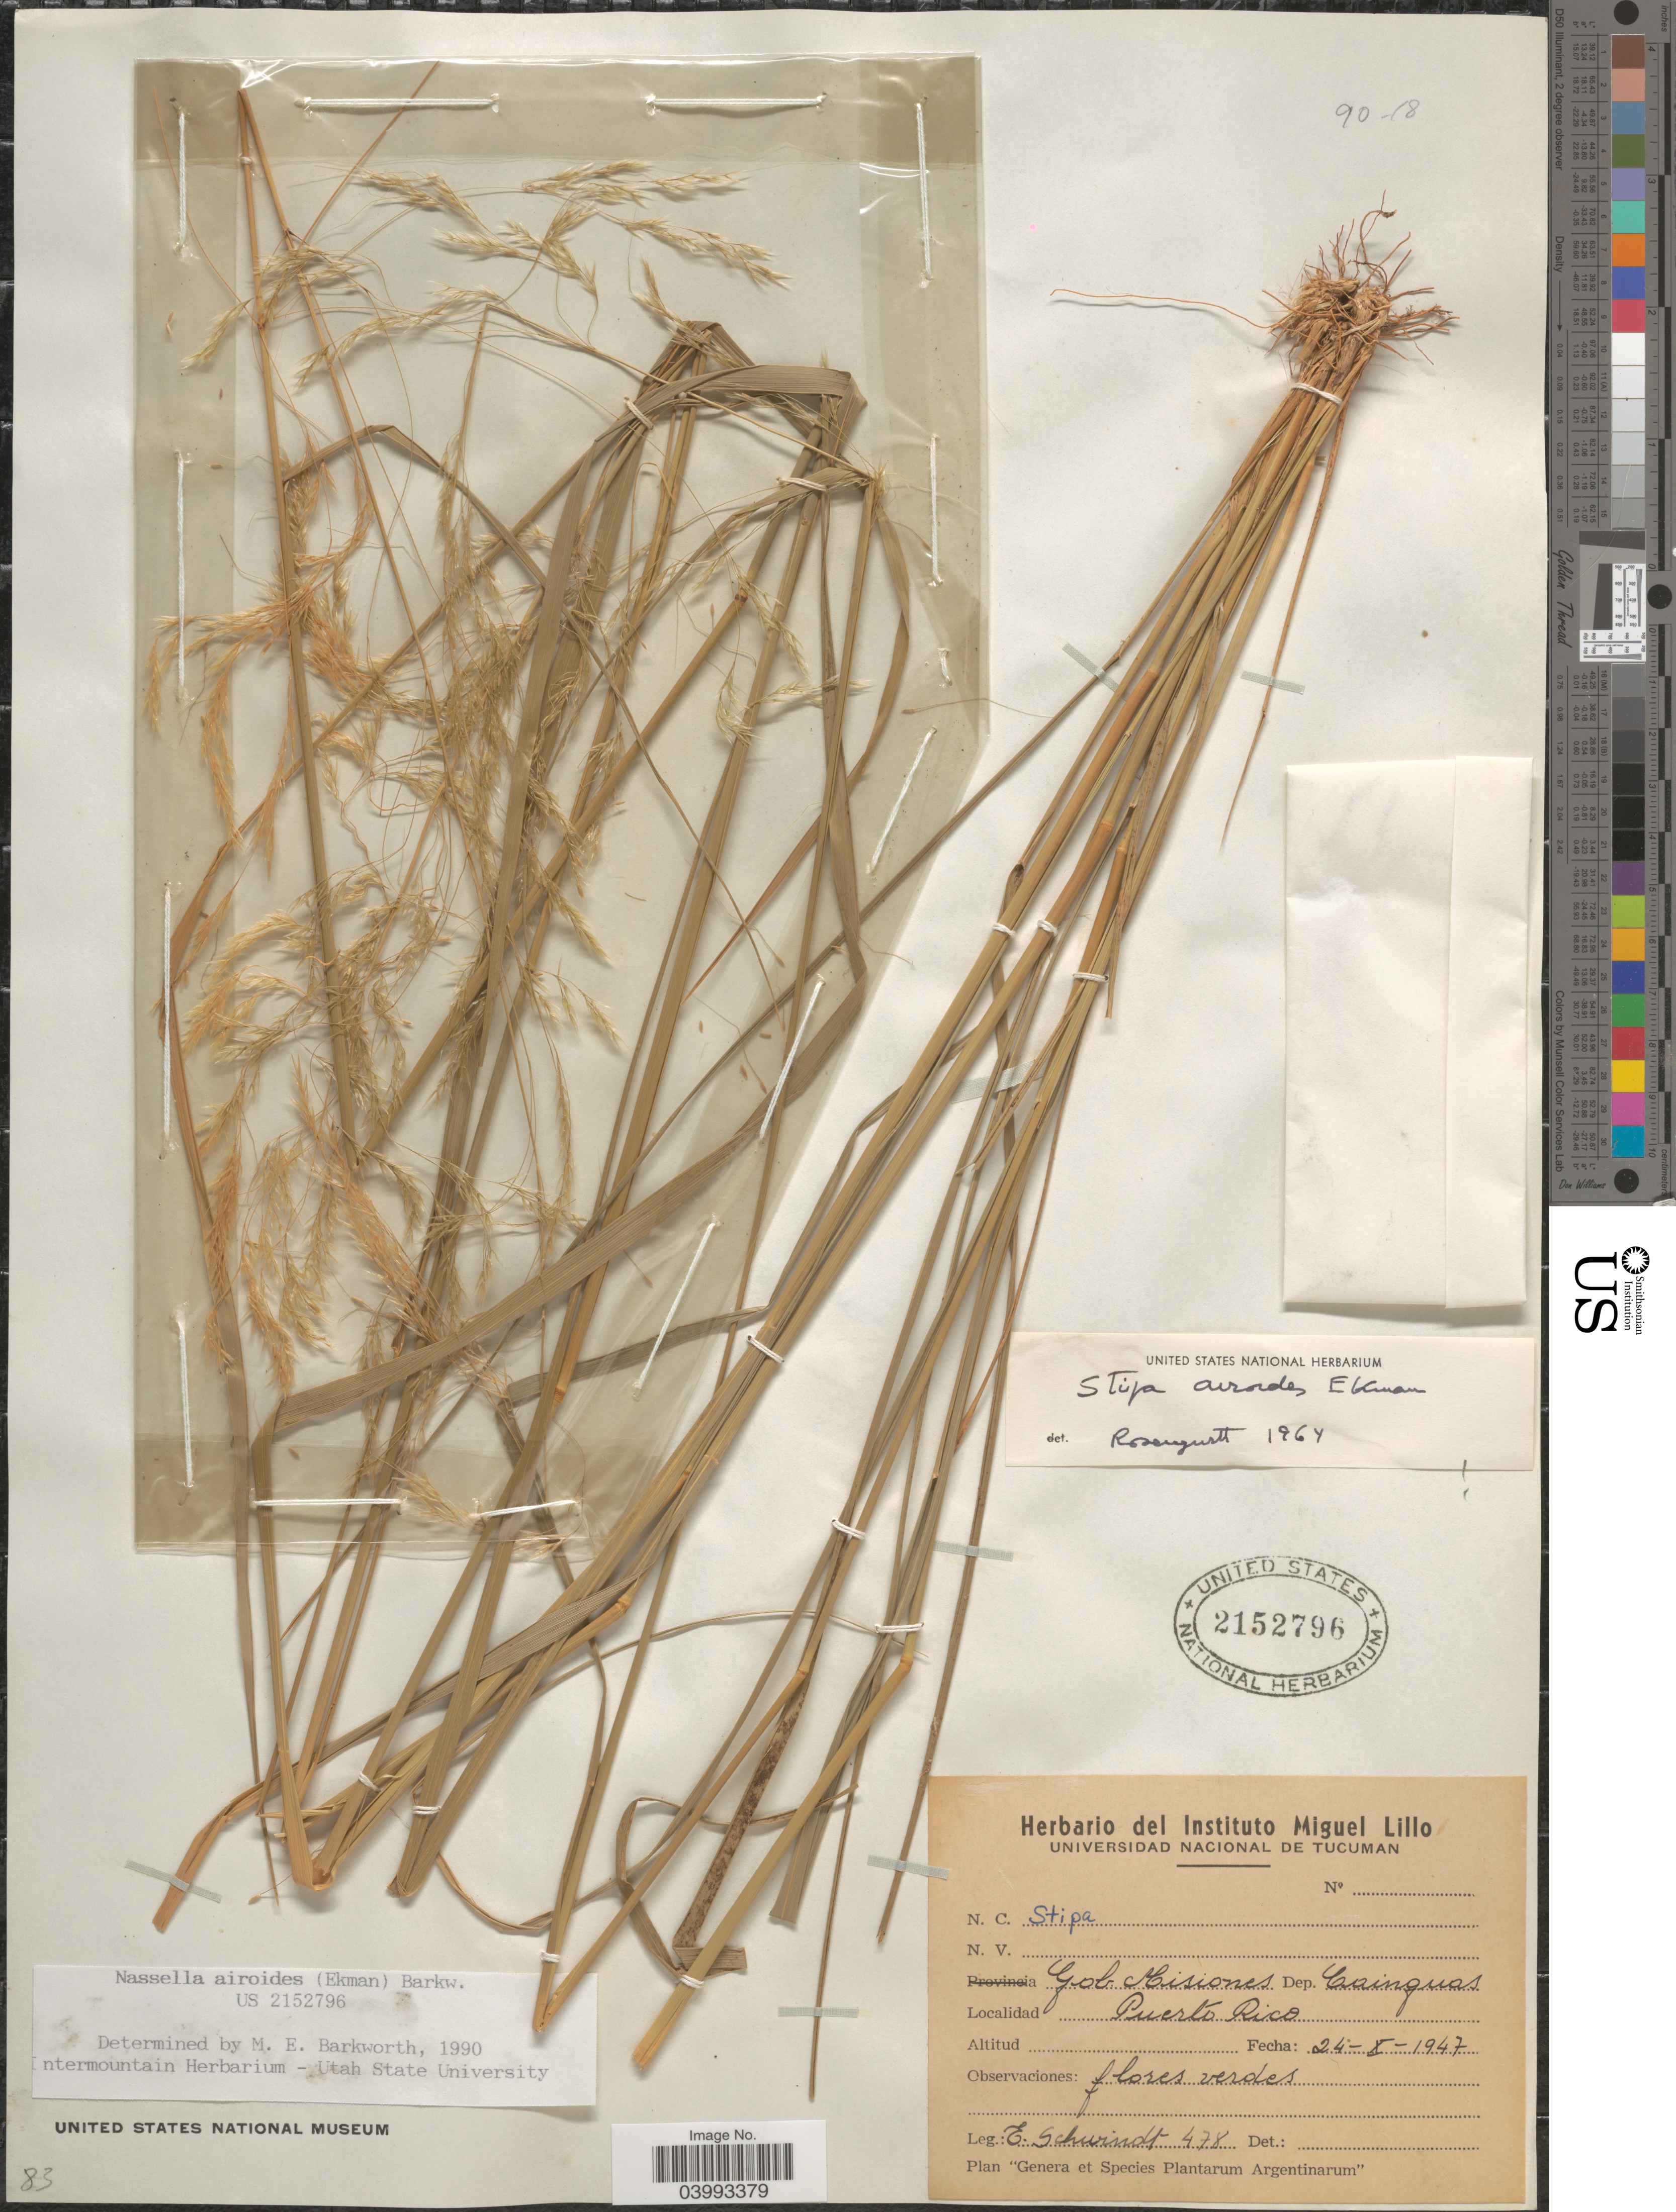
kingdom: Plantae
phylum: Tracheophyta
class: Liliopsida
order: Poales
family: Poaceae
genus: Nassella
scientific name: Nassella airoides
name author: (Ekman) Barkworth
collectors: E. Schwindt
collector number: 478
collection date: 1947-10-24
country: Argentina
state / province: Misiones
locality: Gob Misiones. Dep. Cainguas. Puerto Rico.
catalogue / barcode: US 2152796